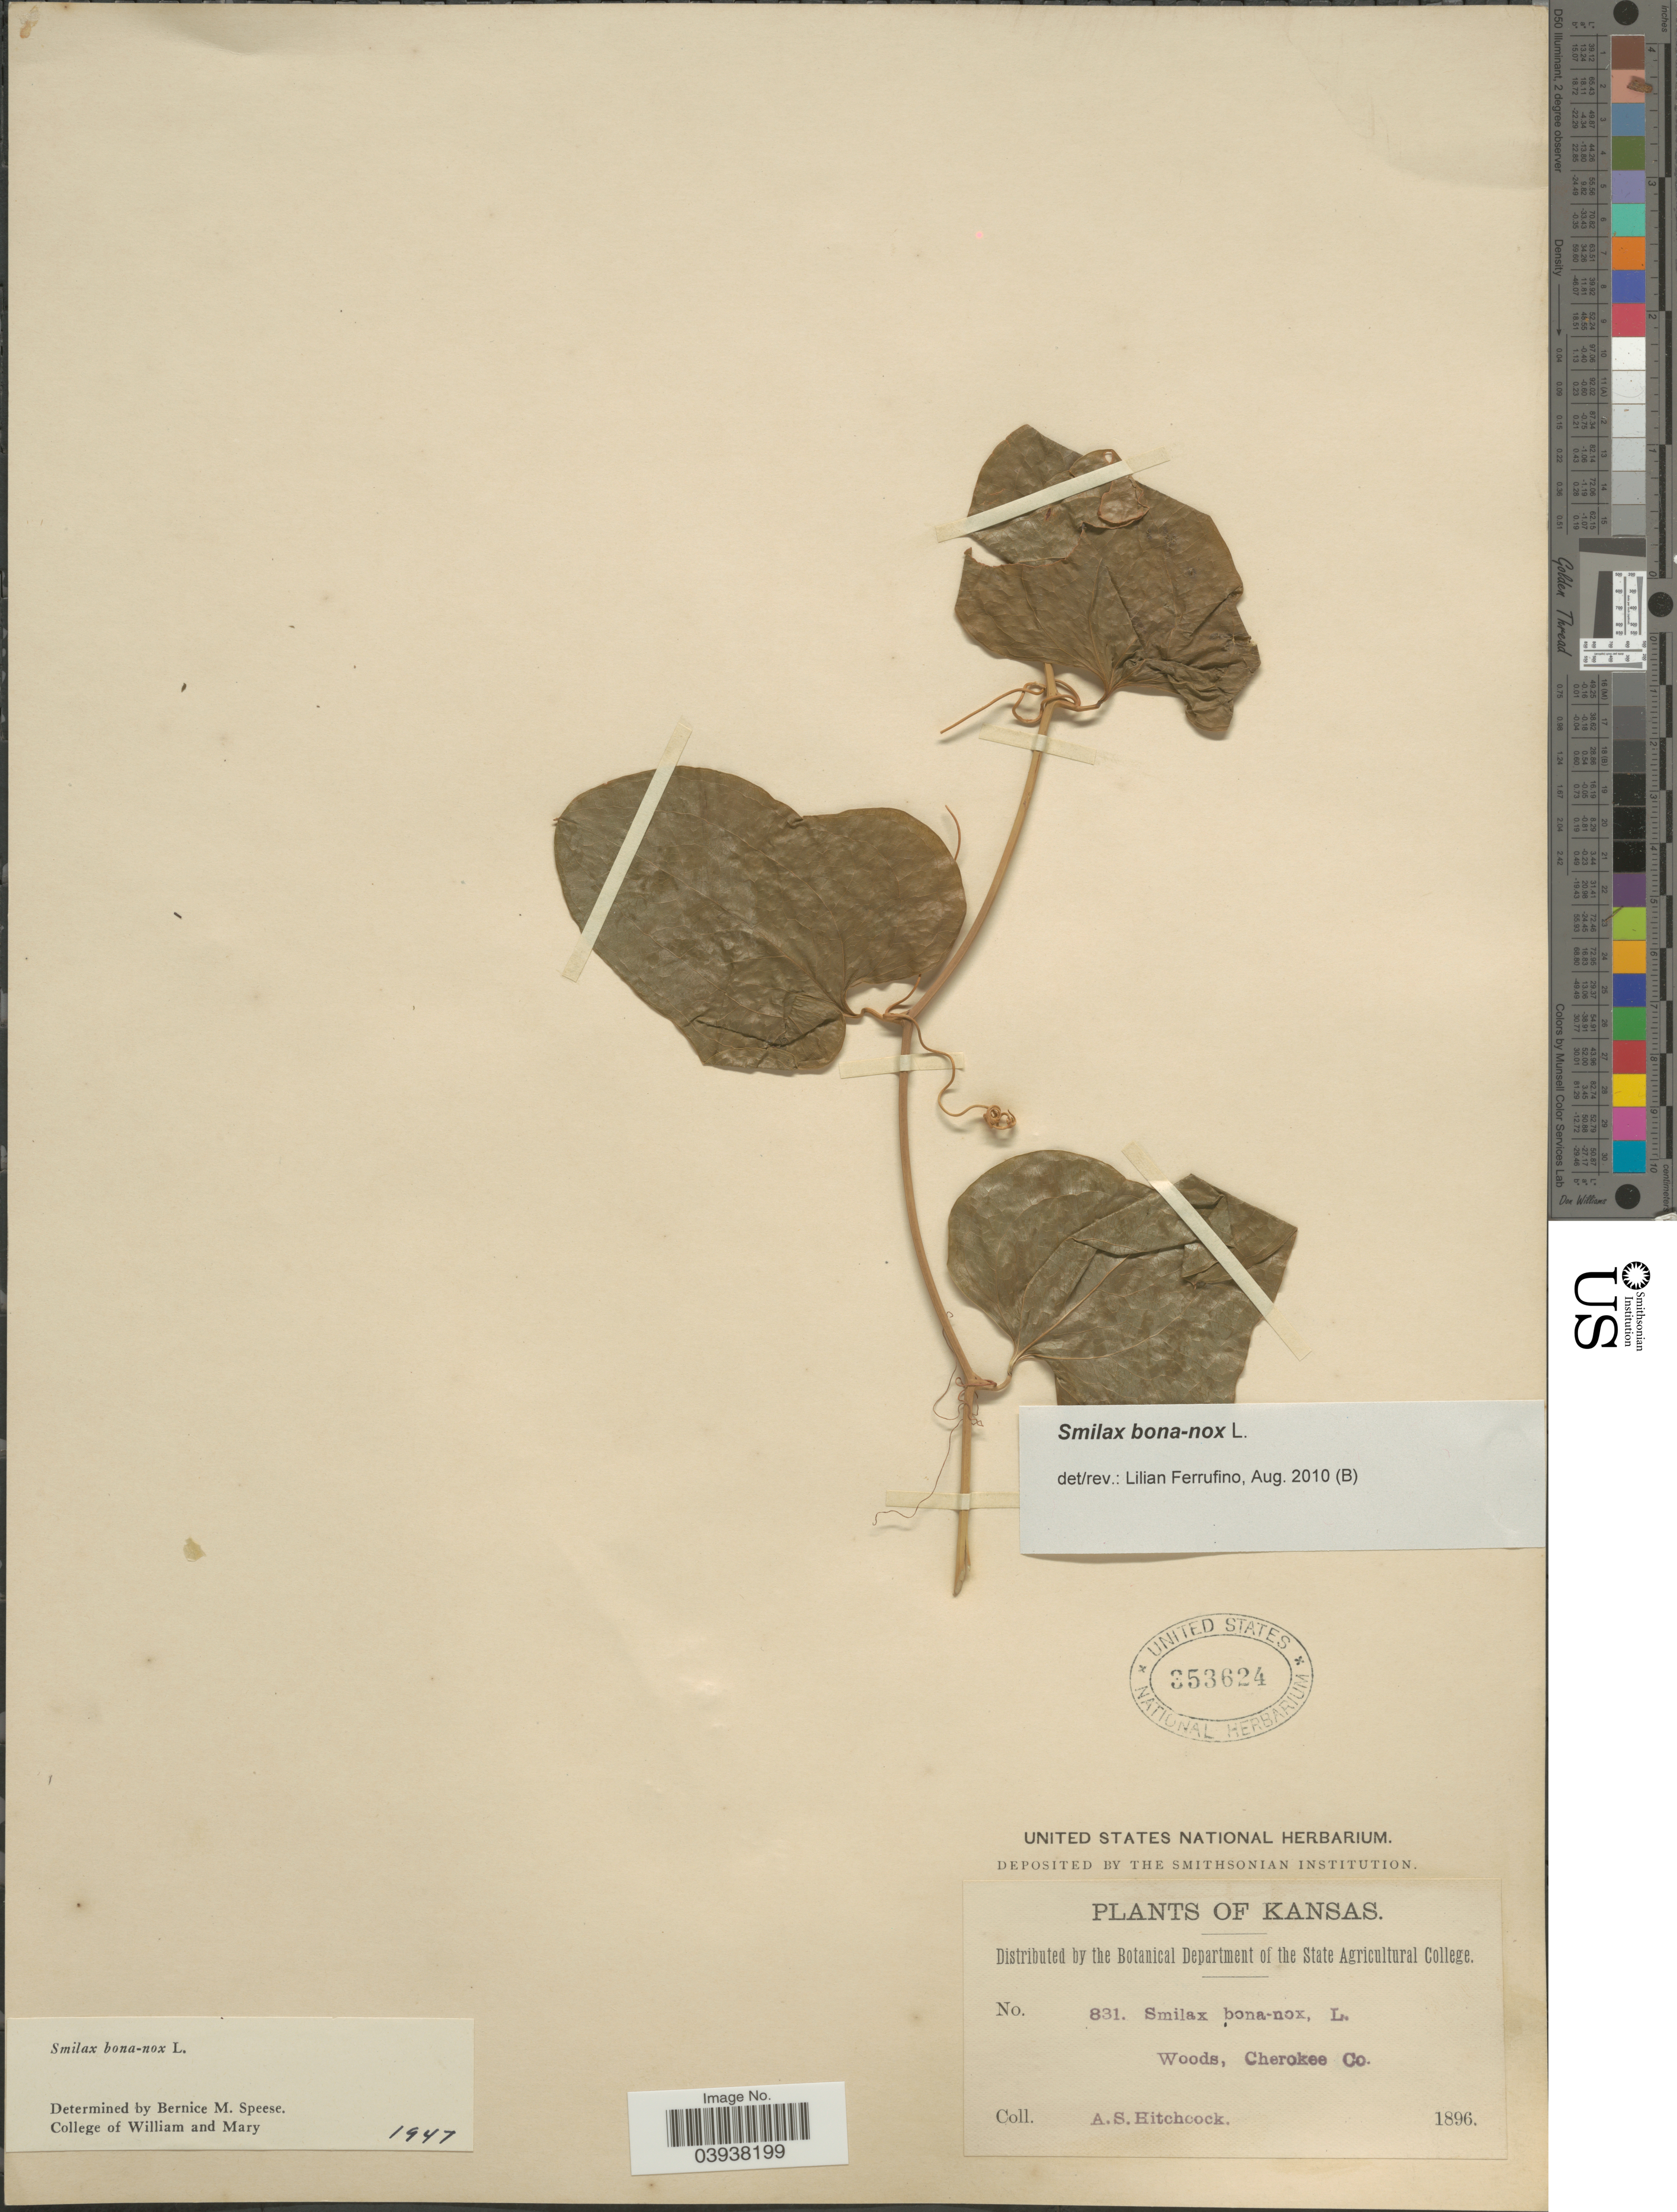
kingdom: Plantae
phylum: Tracheophyta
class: Liliopsida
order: Liliales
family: Smilacaceae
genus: Smilax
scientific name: Smilax bona-nox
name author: L.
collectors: A. S. Hitchcock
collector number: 831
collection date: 1896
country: United States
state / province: Kansas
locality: Woods, Cherokee Co.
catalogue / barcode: US 353624